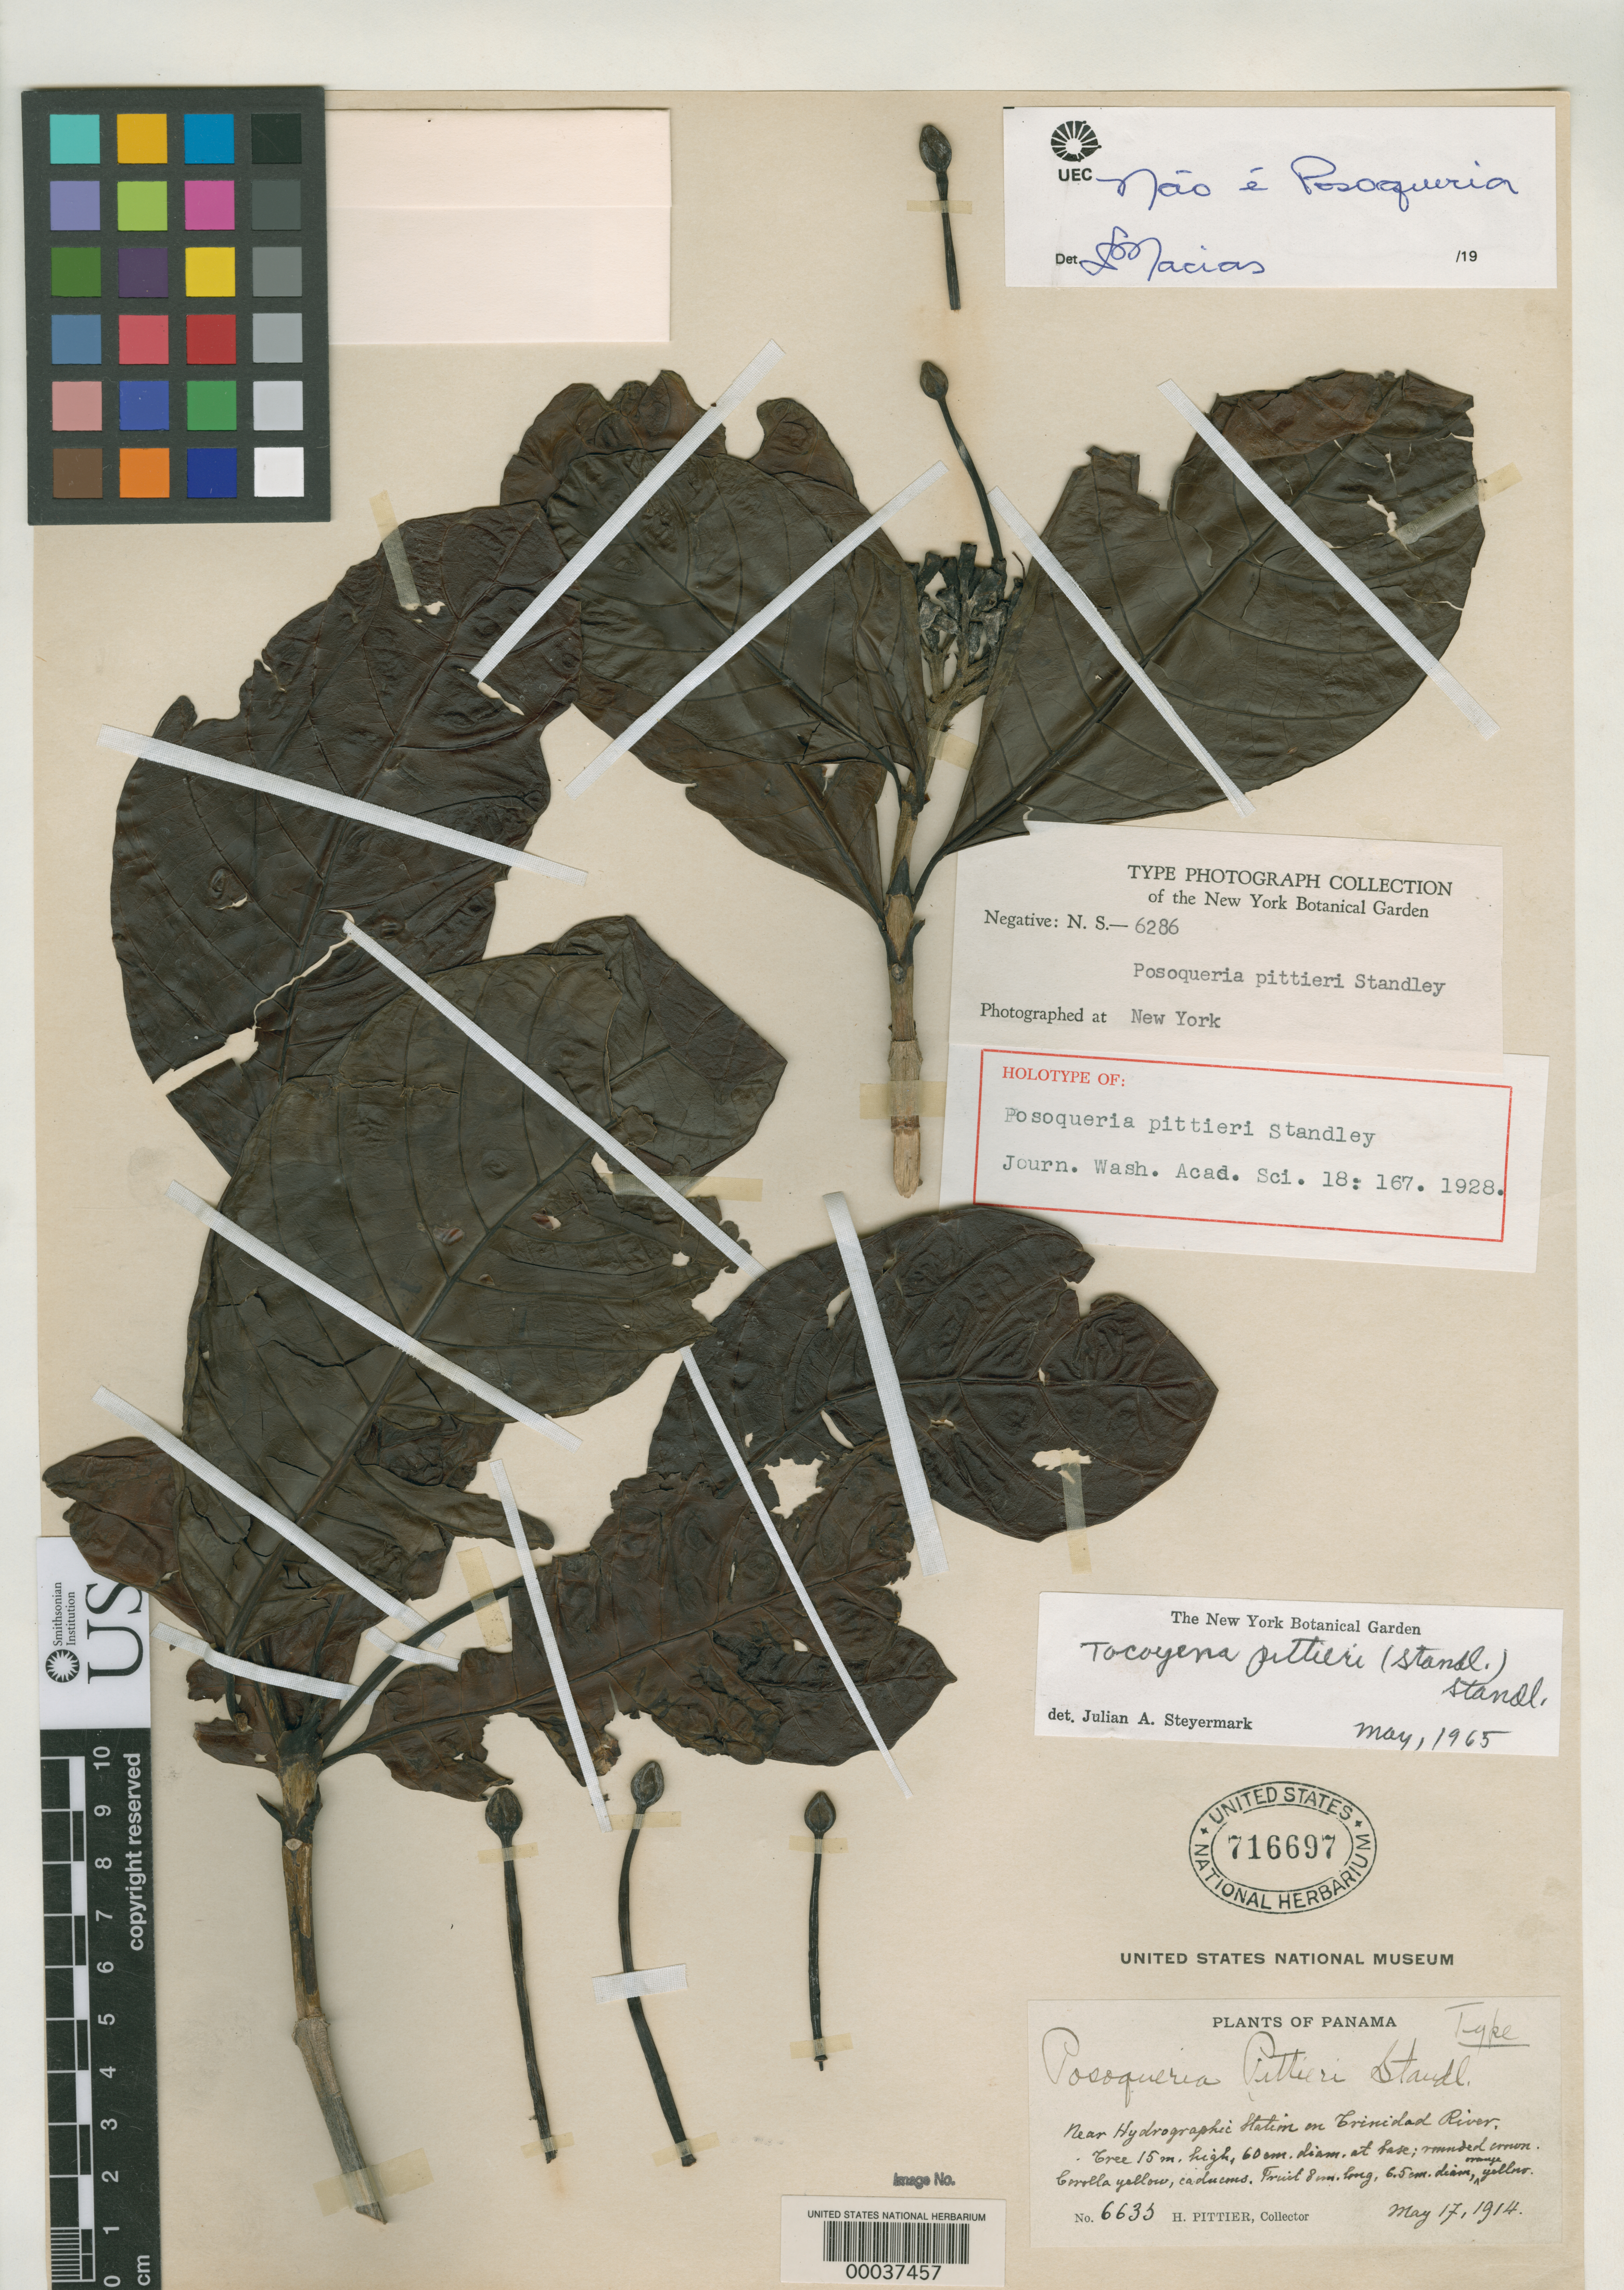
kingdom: Plantae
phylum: Tracheophyta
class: Magnoliopsida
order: Gentianales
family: Rubiaceae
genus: Posoqueria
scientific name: Posoqueria pittieri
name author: Standl.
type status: Holotype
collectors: H. F. Pittier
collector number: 6635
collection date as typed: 17 May 1914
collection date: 1914-05-17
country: Panama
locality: Trinidad River near hydrographic station.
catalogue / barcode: US 716697